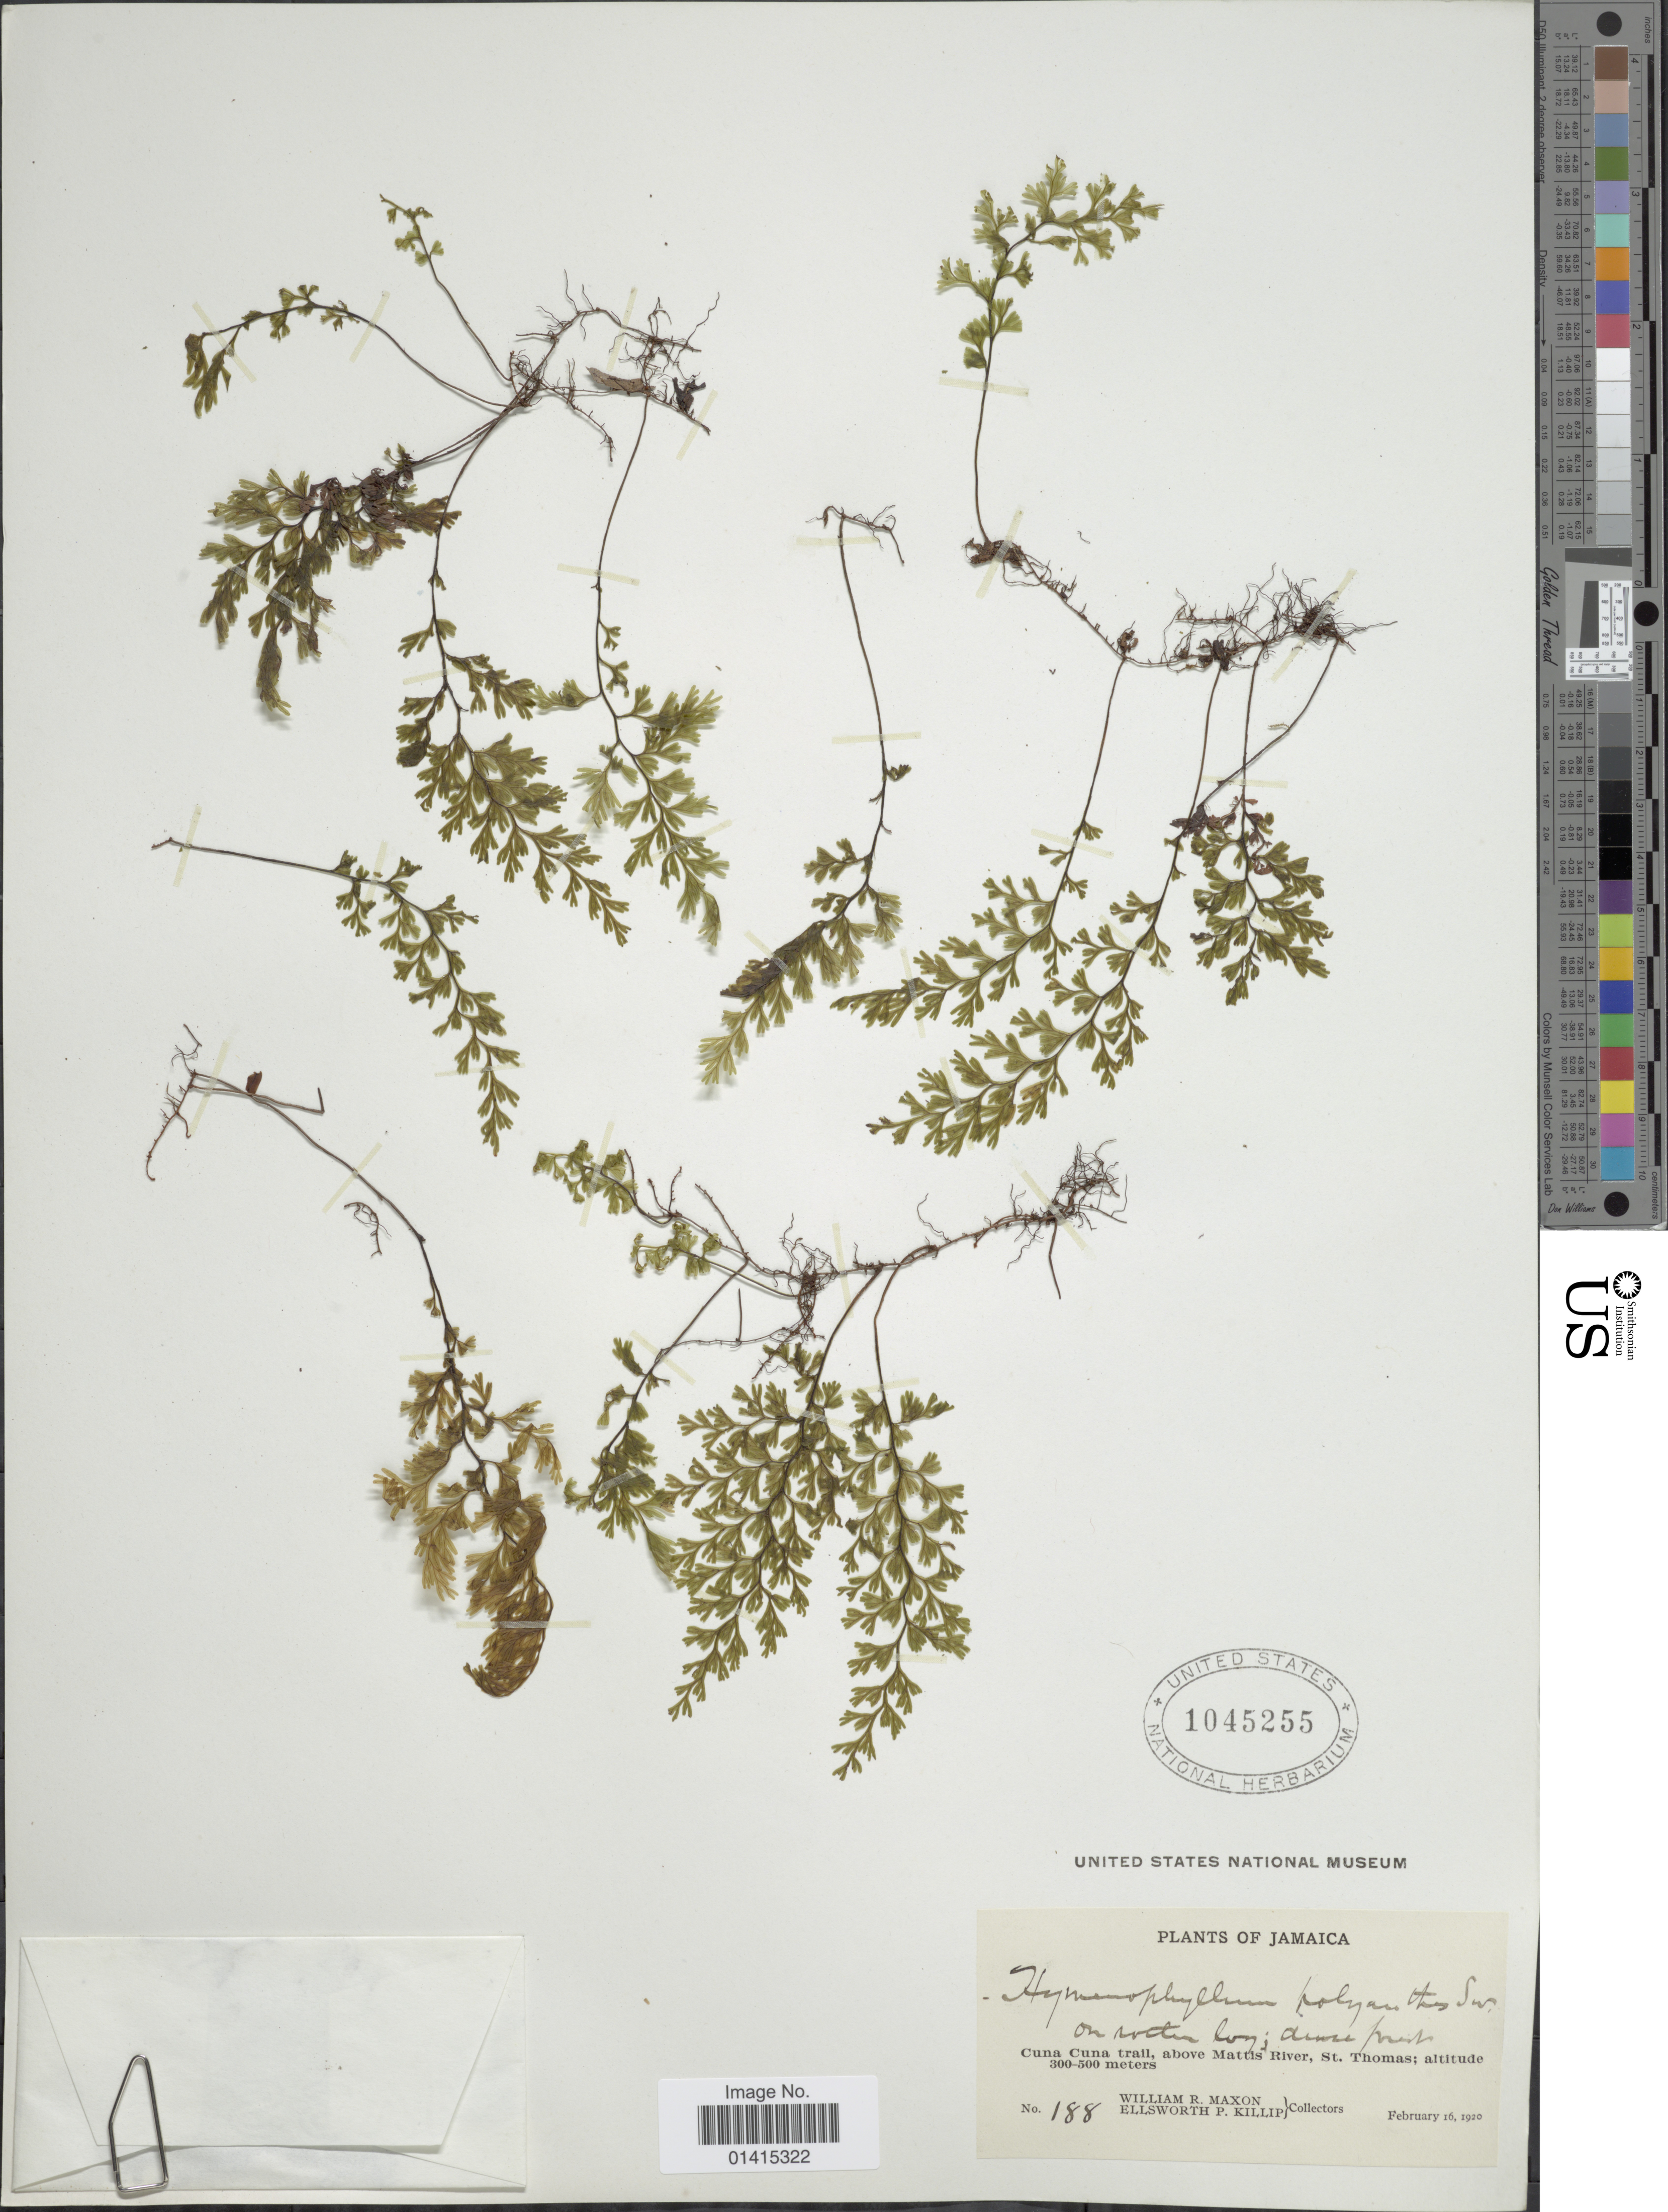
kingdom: Plantae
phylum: Tracheophyta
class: Polypodiopsida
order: Hymenophyllales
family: Hymenophyllaceae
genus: Hymenophyllum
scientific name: Hymenophyllum polyanthos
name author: (Sw.) Sw.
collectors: W. R. Maxon & E. P. Killip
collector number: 188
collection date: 1920-02-16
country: Jamaica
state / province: Saint Thomas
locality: Cuna Cuna trail above Mattis River, St. Thomas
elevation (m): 300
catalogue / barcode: US 1045255